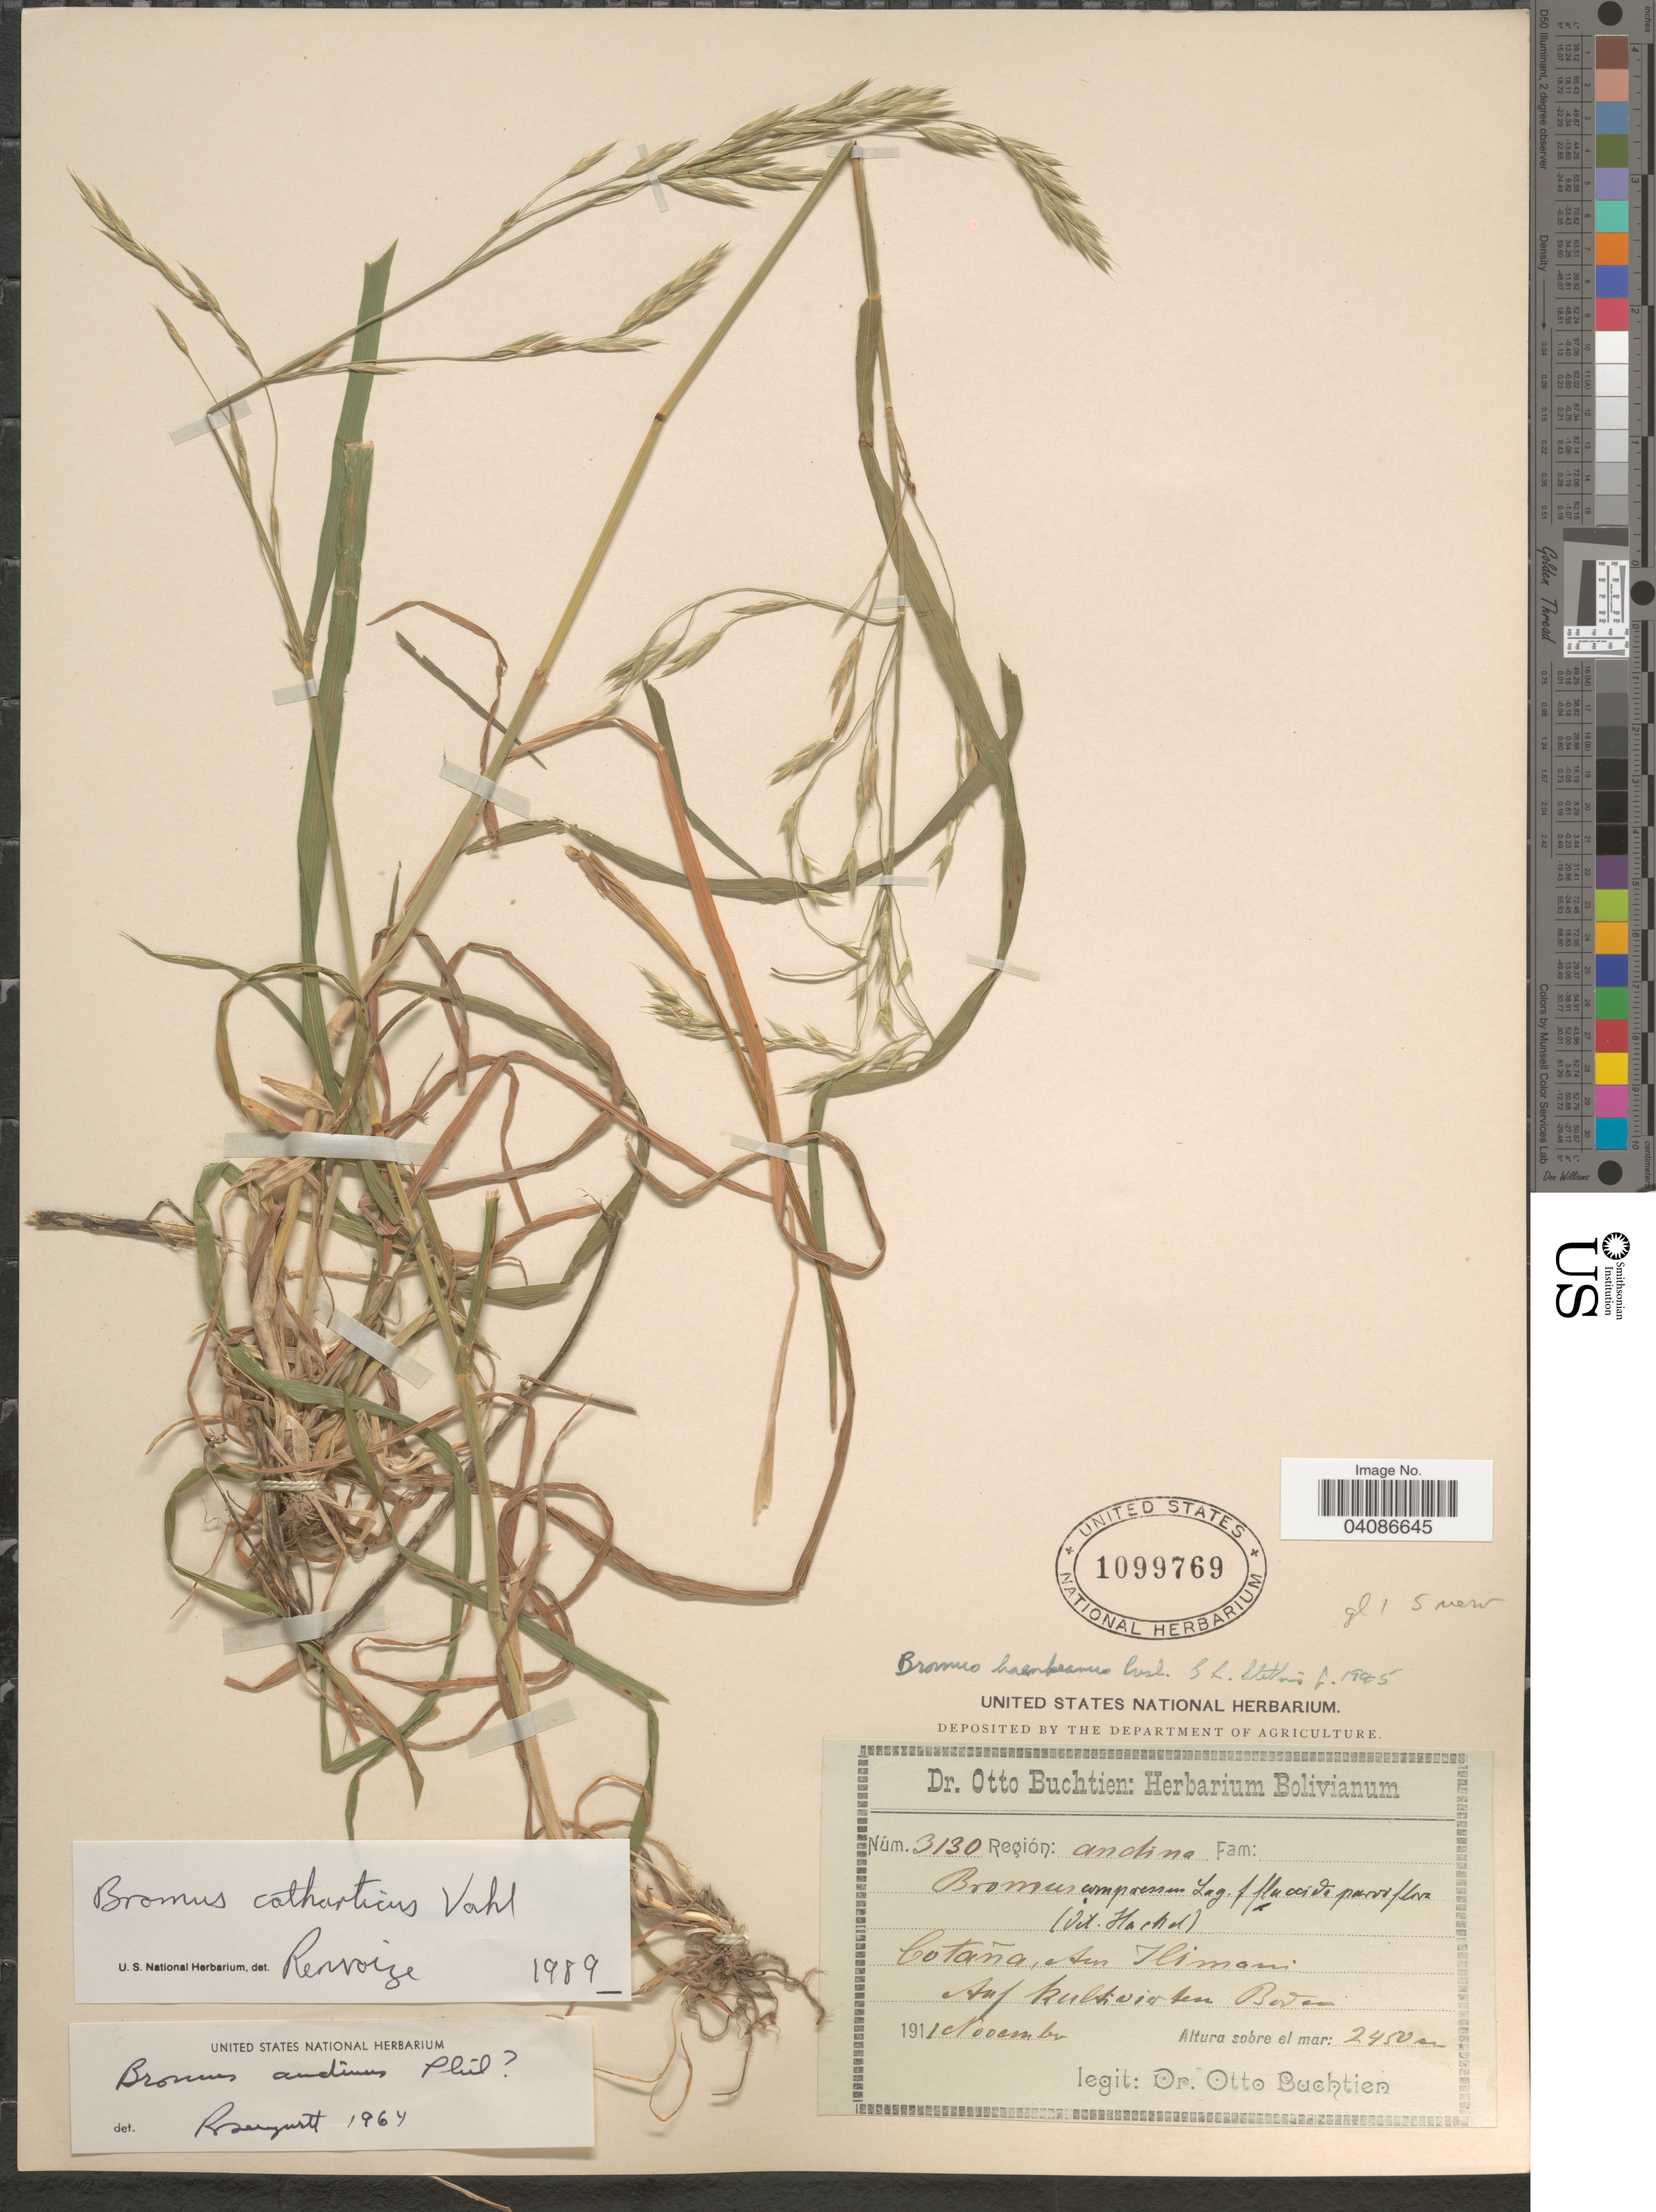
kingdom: Plantae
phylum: Tracheophyta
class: Liliopsida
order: Poales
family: Poaceae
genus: Bromus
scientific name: Bromus catharticus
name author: Vahl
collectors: O. Buchtien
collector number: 3130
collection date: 1910-11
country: Bolivia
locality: Región: andina. Cotaña, Au Ilimani. Auf Kultvierten Boden.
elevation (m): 2450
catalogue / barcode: US 1099769